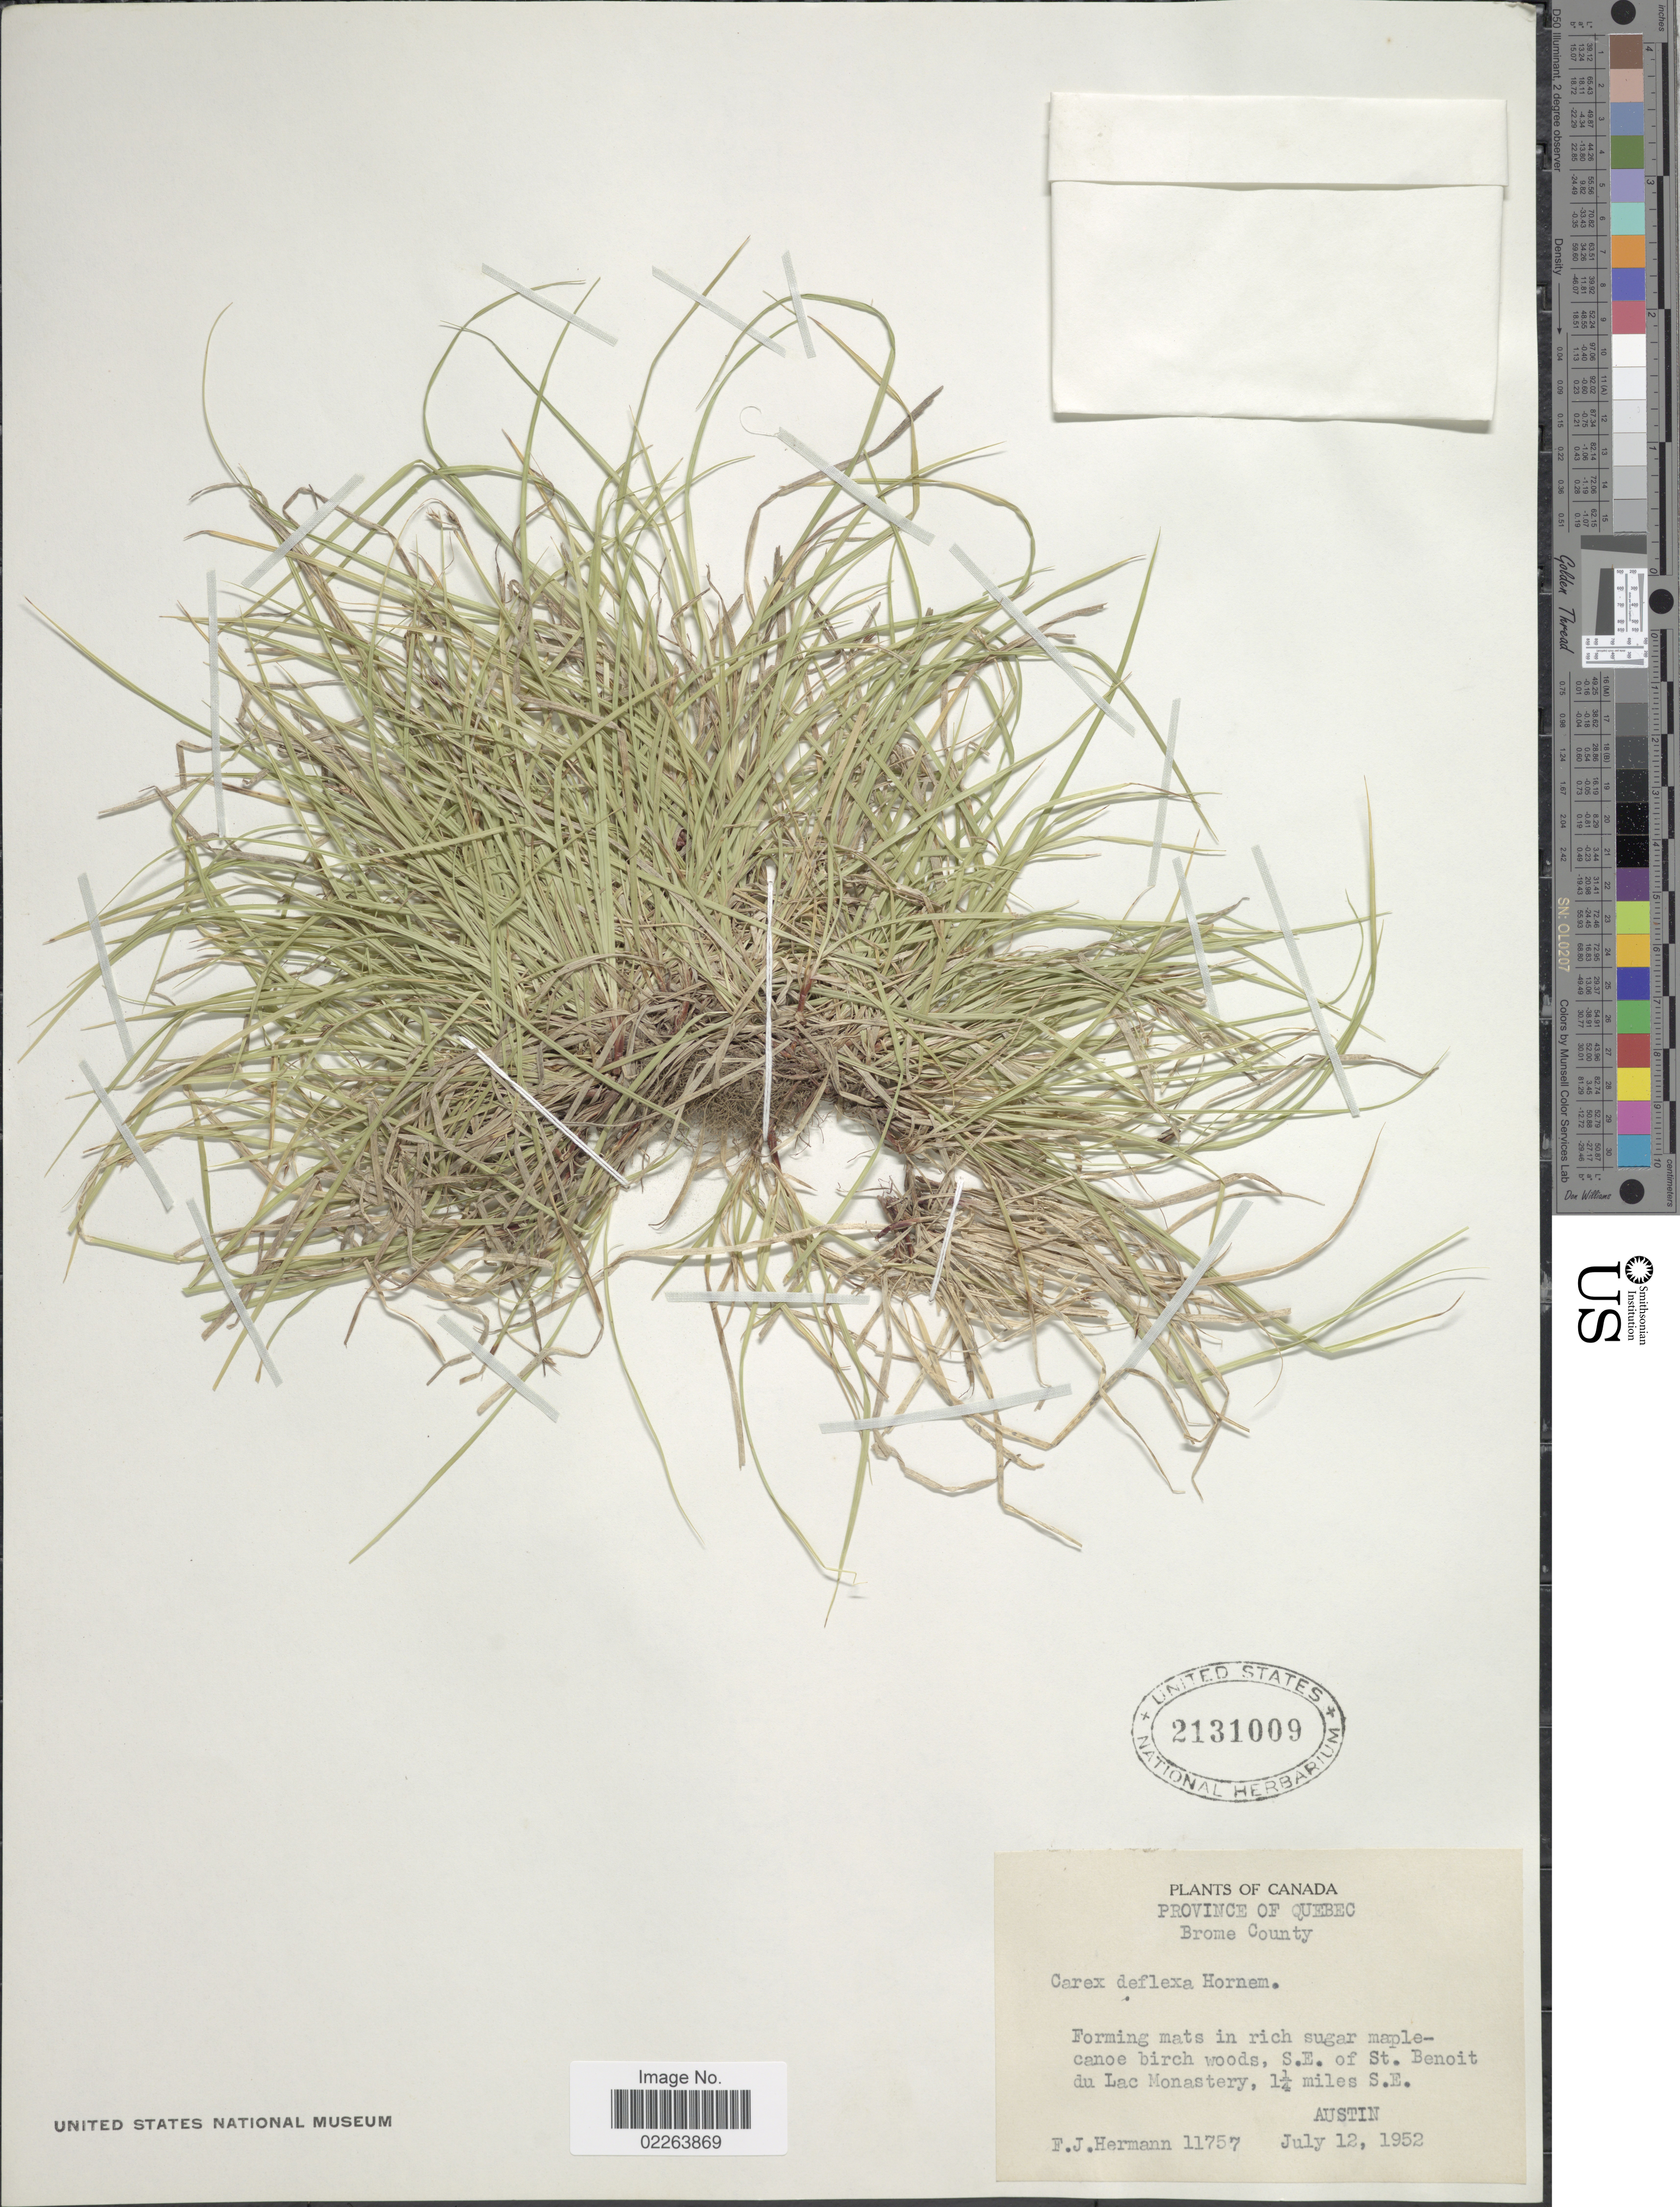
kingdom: Plantae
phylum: Tracheophyta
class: Liliopsida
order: Poales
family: Cyperaceae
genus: Carex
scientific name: Carex deflexa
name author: Hornem.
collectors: F. J. Hermann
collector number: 11757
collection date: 1952-07-12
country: Canada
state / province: Quebec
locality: Brome County, Forming mats in rich sugar maple-canoe birch woods, S.E. of St Benoit du Lac Monastery, 1¼ miles S.E. Austin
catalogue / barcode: US 2131009